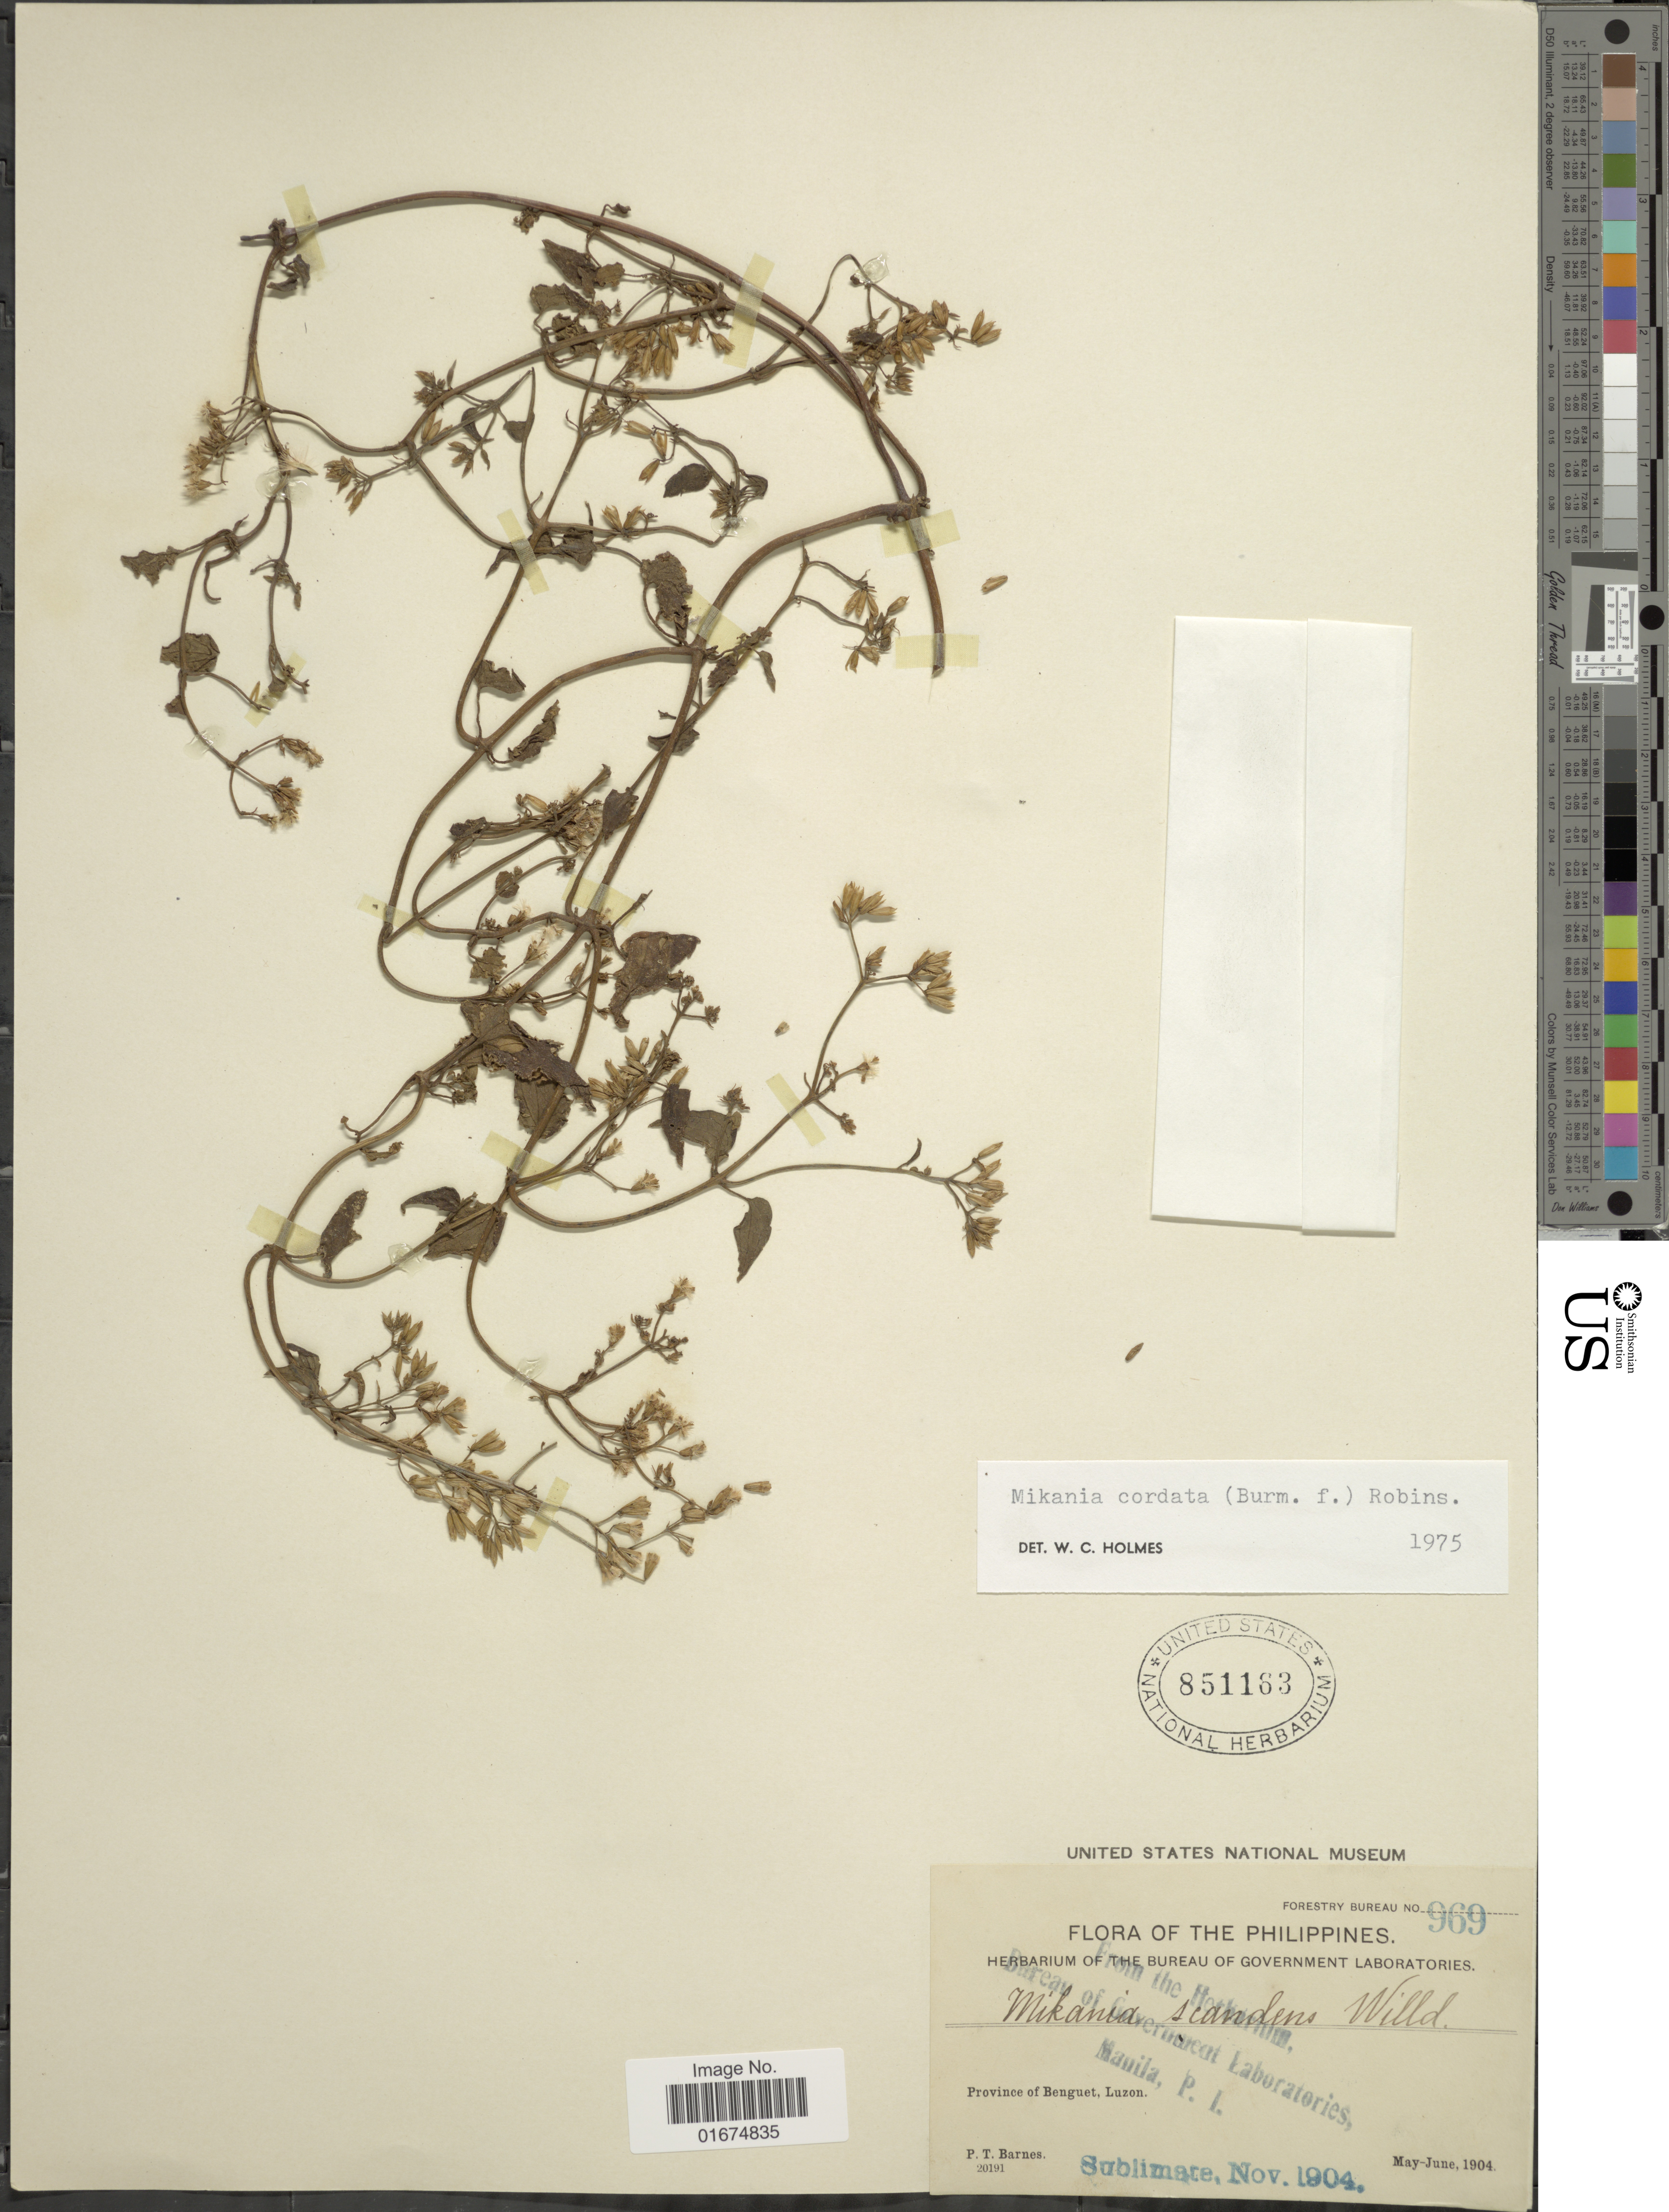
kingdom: Plantae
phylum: Tracheophyta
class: Magnoliopsida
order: Asterales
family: Asteraceae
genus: Mikania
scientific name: Mikania cordata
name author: (Burm. f.) B.L. Rob.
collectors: P. Barnes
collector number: Forestry Bureau 969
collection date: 1904-11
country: Philippines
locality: Province of Benguet, Luzon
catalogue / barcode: US 851163